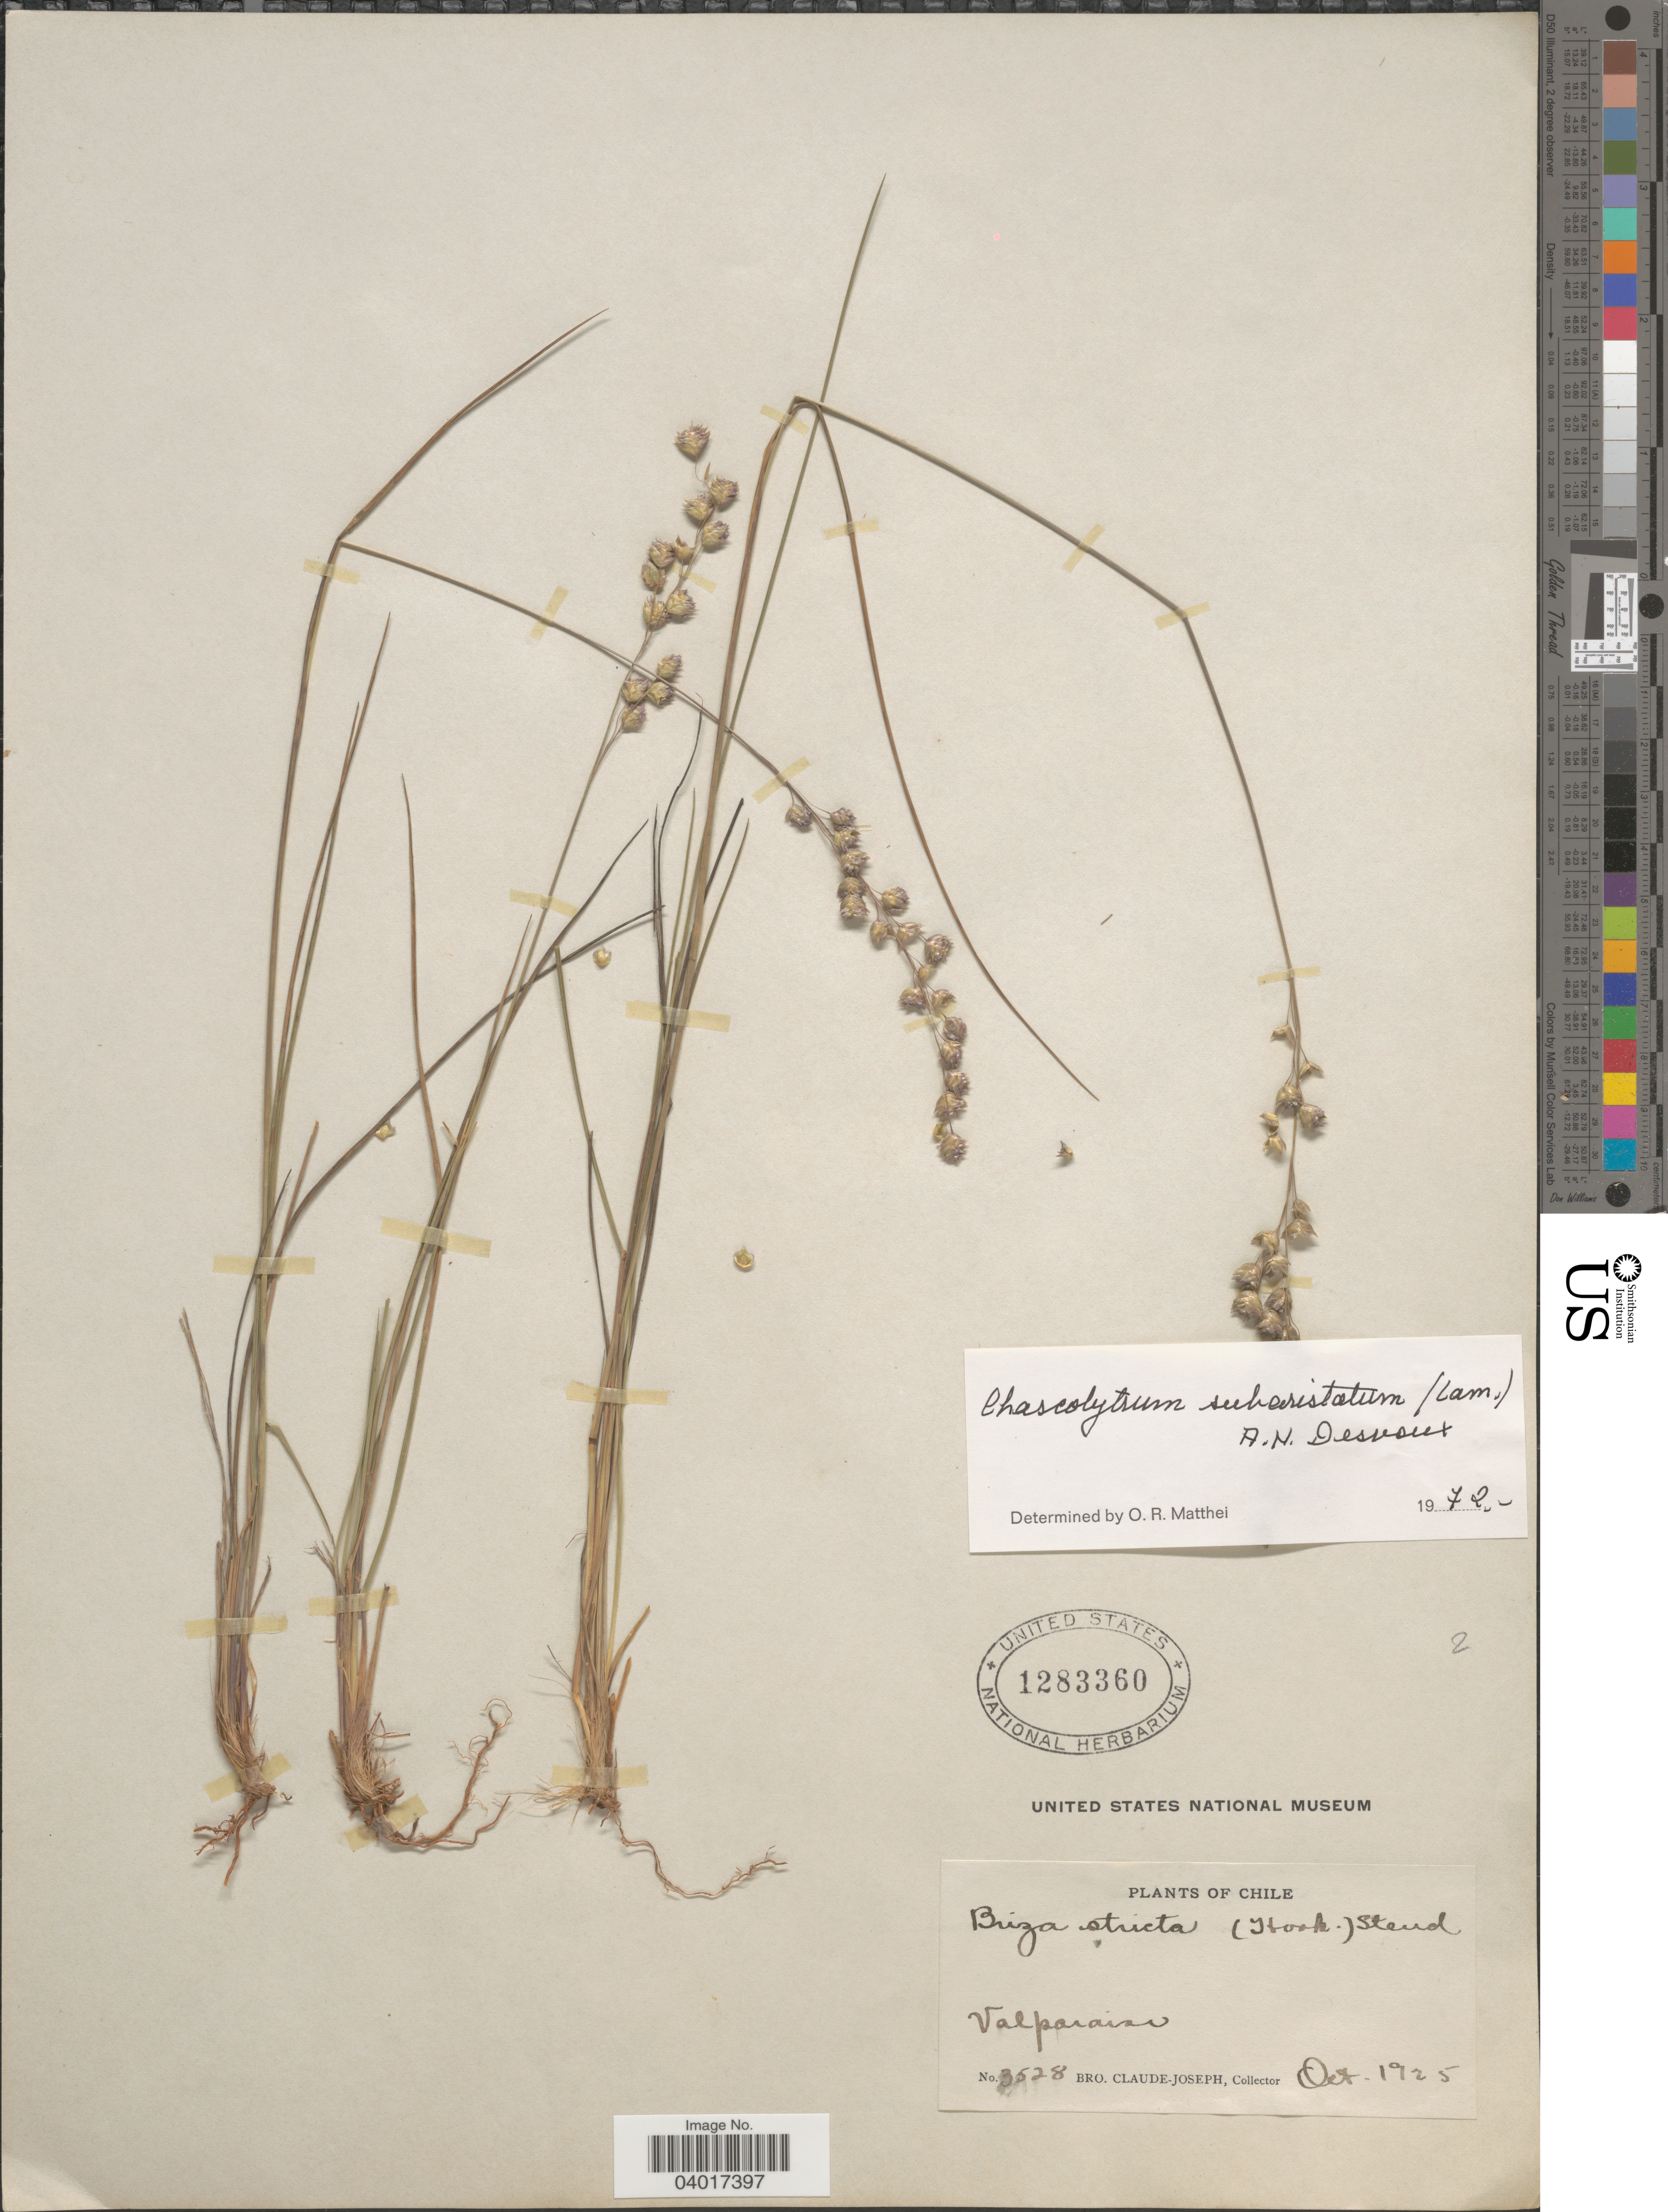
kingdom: Plantae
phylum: Tracheophyta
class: Liliopsida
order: Poales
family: Poaceae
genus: Chascolytrum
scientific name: Chascolytrum subaristatum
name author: (Lam.) Desv.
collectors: Bro. Claude-Joseph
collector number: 3528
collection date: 1925-10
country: Chile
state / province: Valparaíso (V)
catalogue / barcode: US 1283360